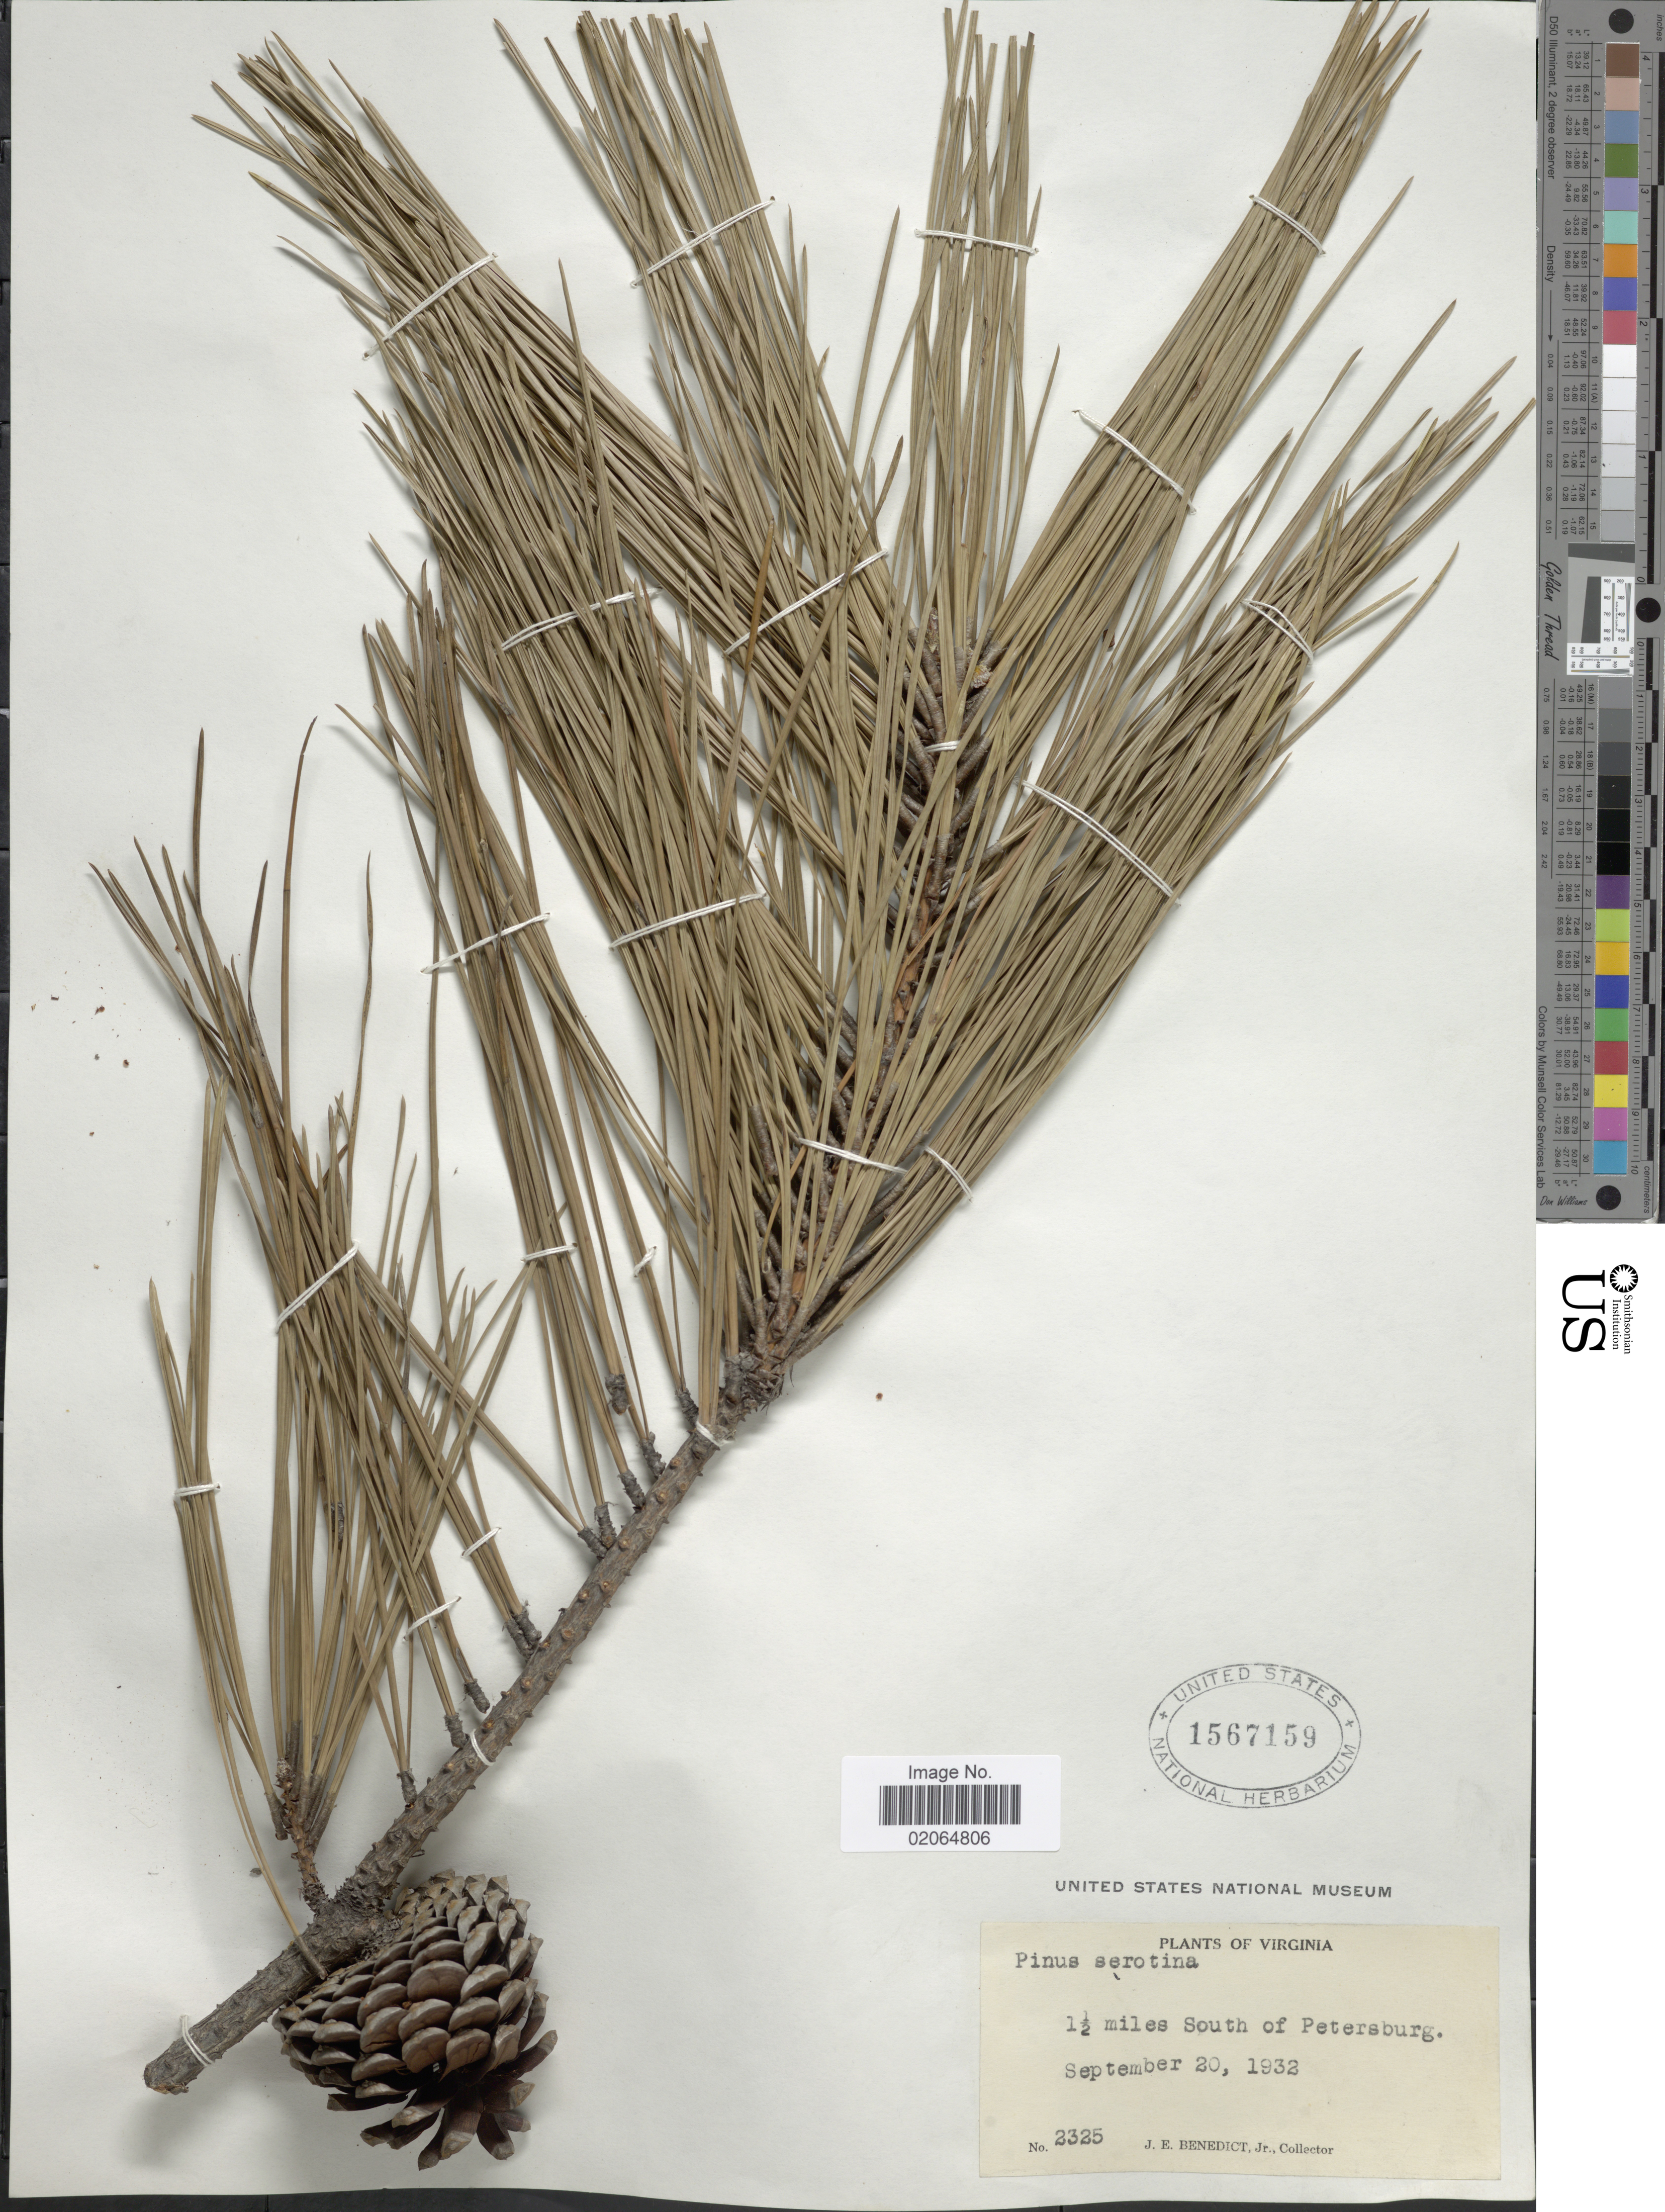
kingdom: Plantae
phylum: Tracheophyta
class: Pinopsida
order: Pinales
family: Pinaceae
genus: Pinus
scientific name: Pinus serotina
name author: Michx.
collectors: J. Benedict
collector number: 2325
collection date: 1932-09-20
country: United States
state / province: Virginia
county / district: City of Petersburg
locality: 1½ miles South of Petersburg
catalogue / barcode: US 1567159